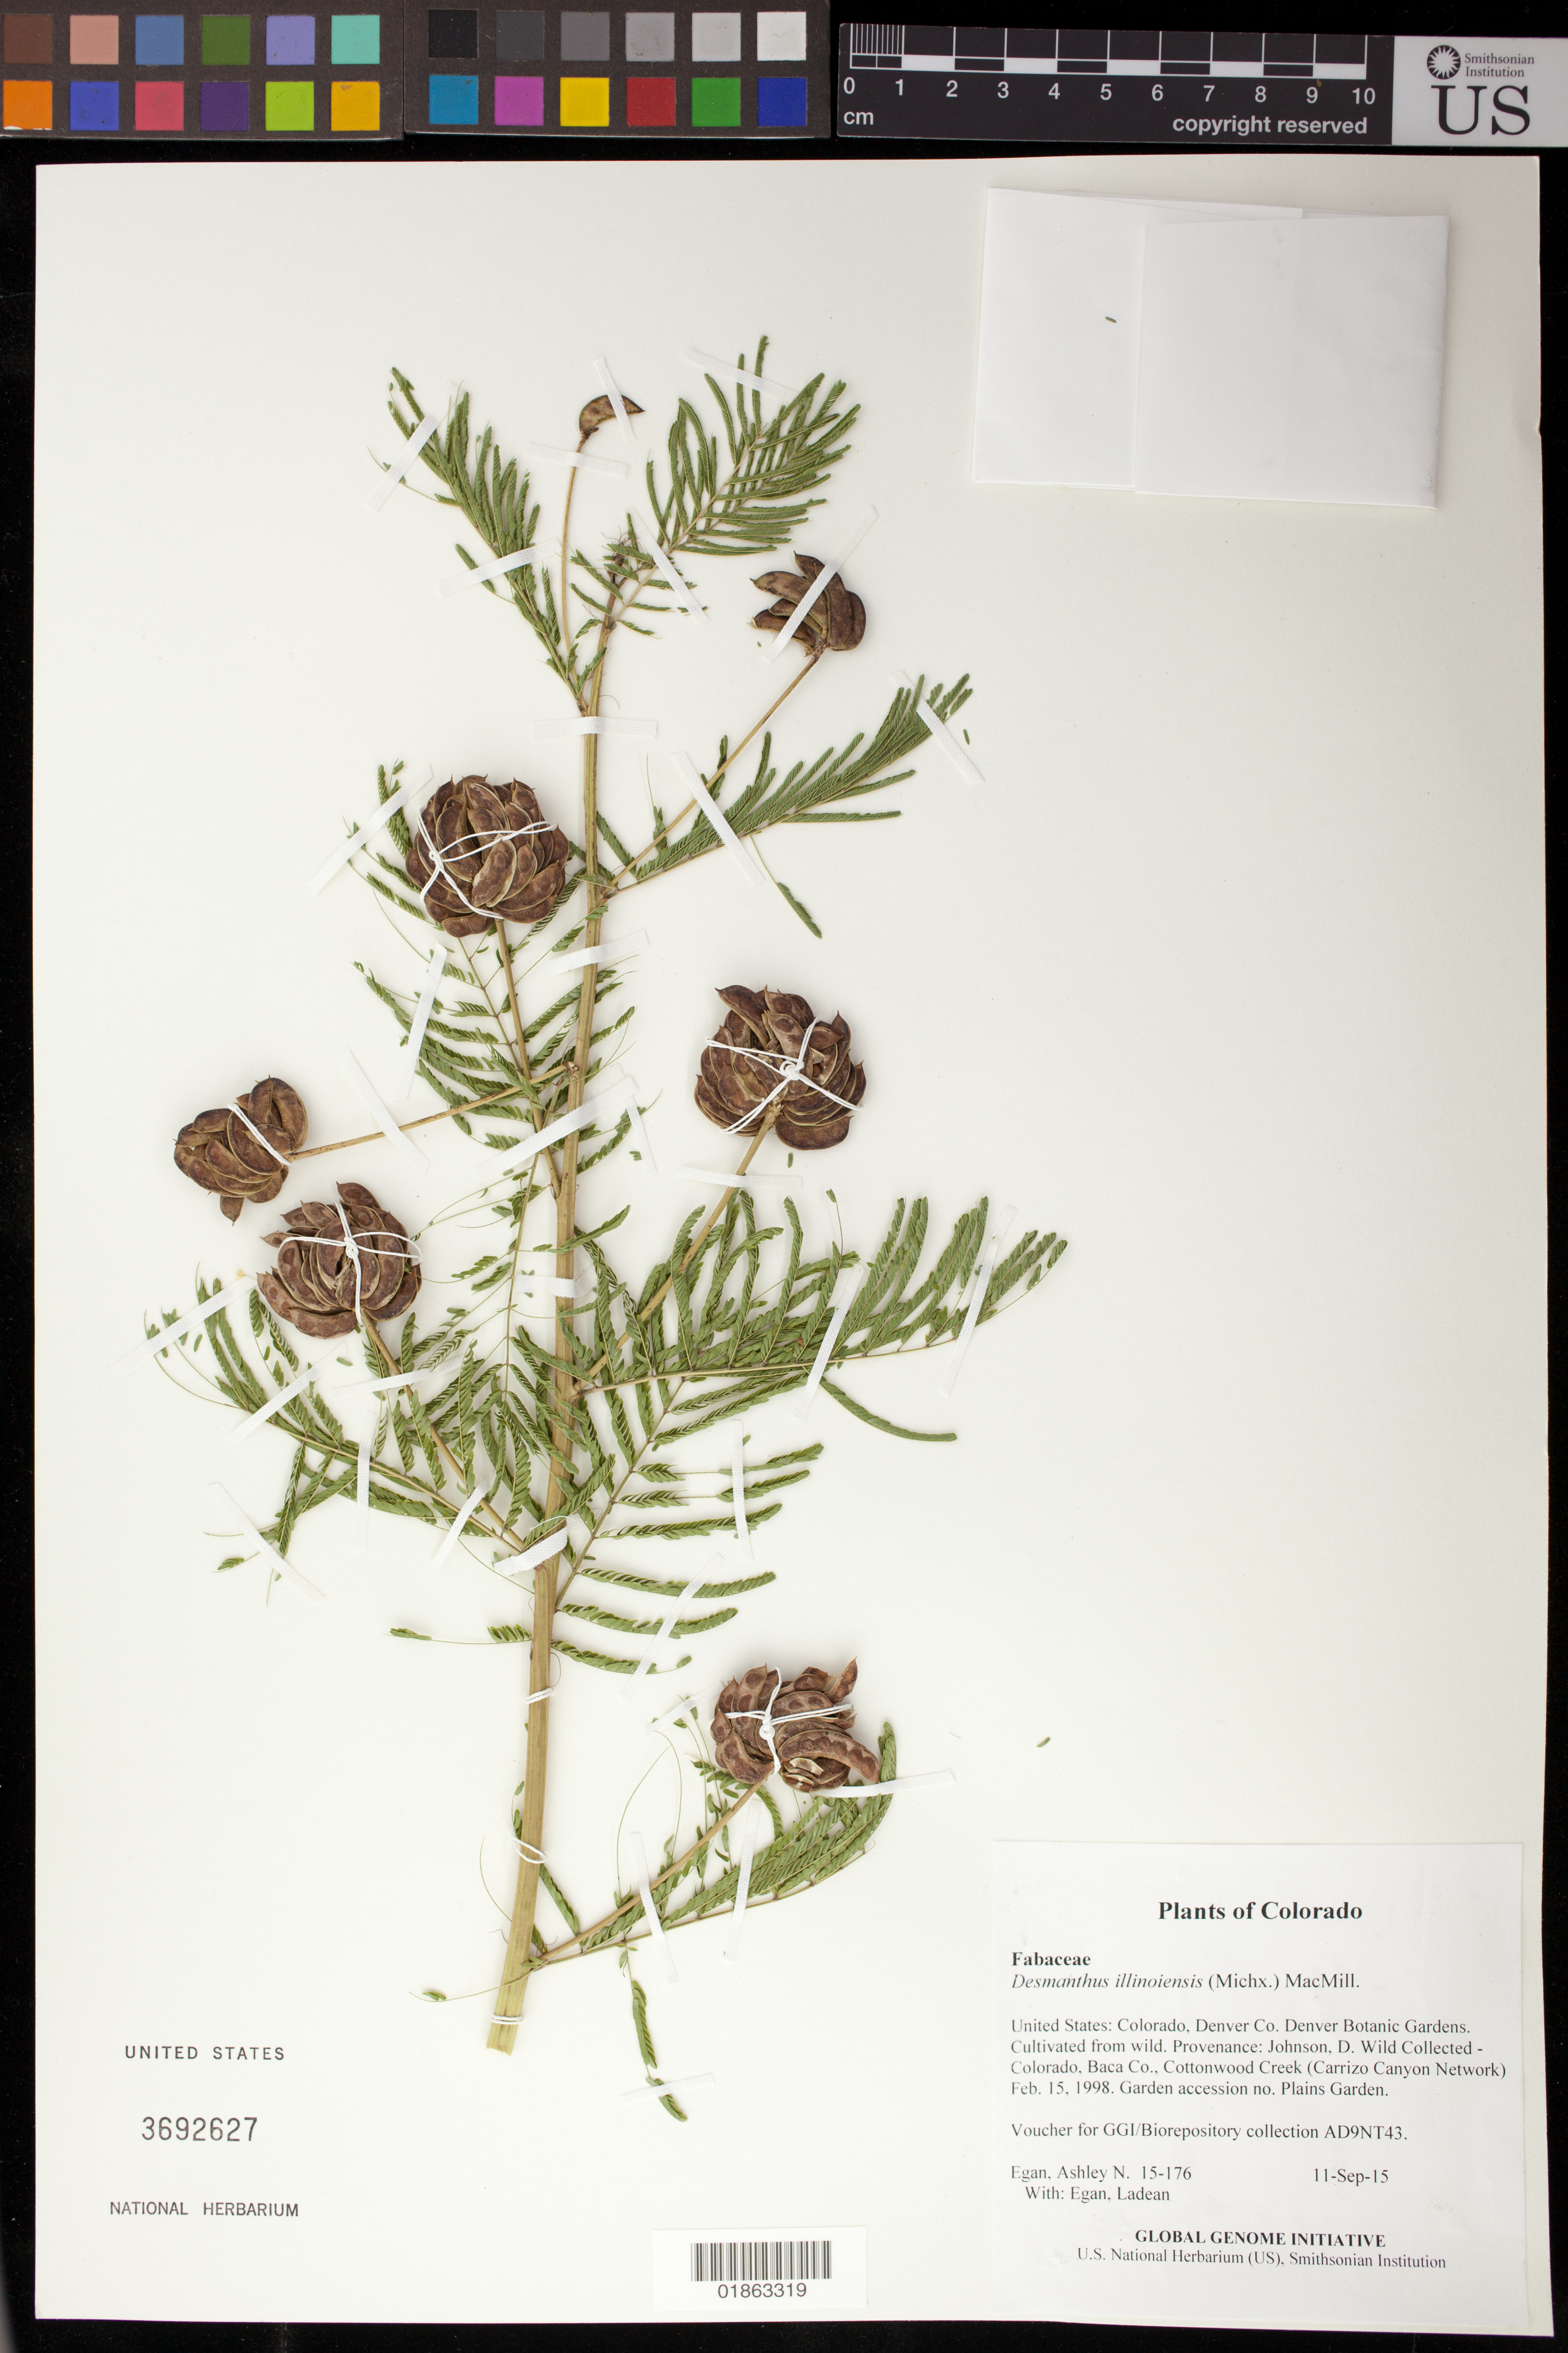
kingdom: Plantae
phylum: Tracheophyta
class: Magnoliopsida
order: Fabales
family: Fabaceae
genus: Desmanthus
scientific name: Desmanthus illinoensis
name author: (Michx.) MacMill.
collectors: A. N. Egan & L. Egan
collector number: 15-176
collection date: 2015-09-11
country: United States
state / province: Colorado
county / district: Denver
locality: Denver Botanic Gardens. Cultivated from wild. Provenance: Johnson, D. Wild Collected - Colorado, Baca Co., Cottonwood Creek (Carrizo Canyon Network) Feb. 15, 1998. Garden accession no. Plains Garden.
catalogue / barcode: US 3692627